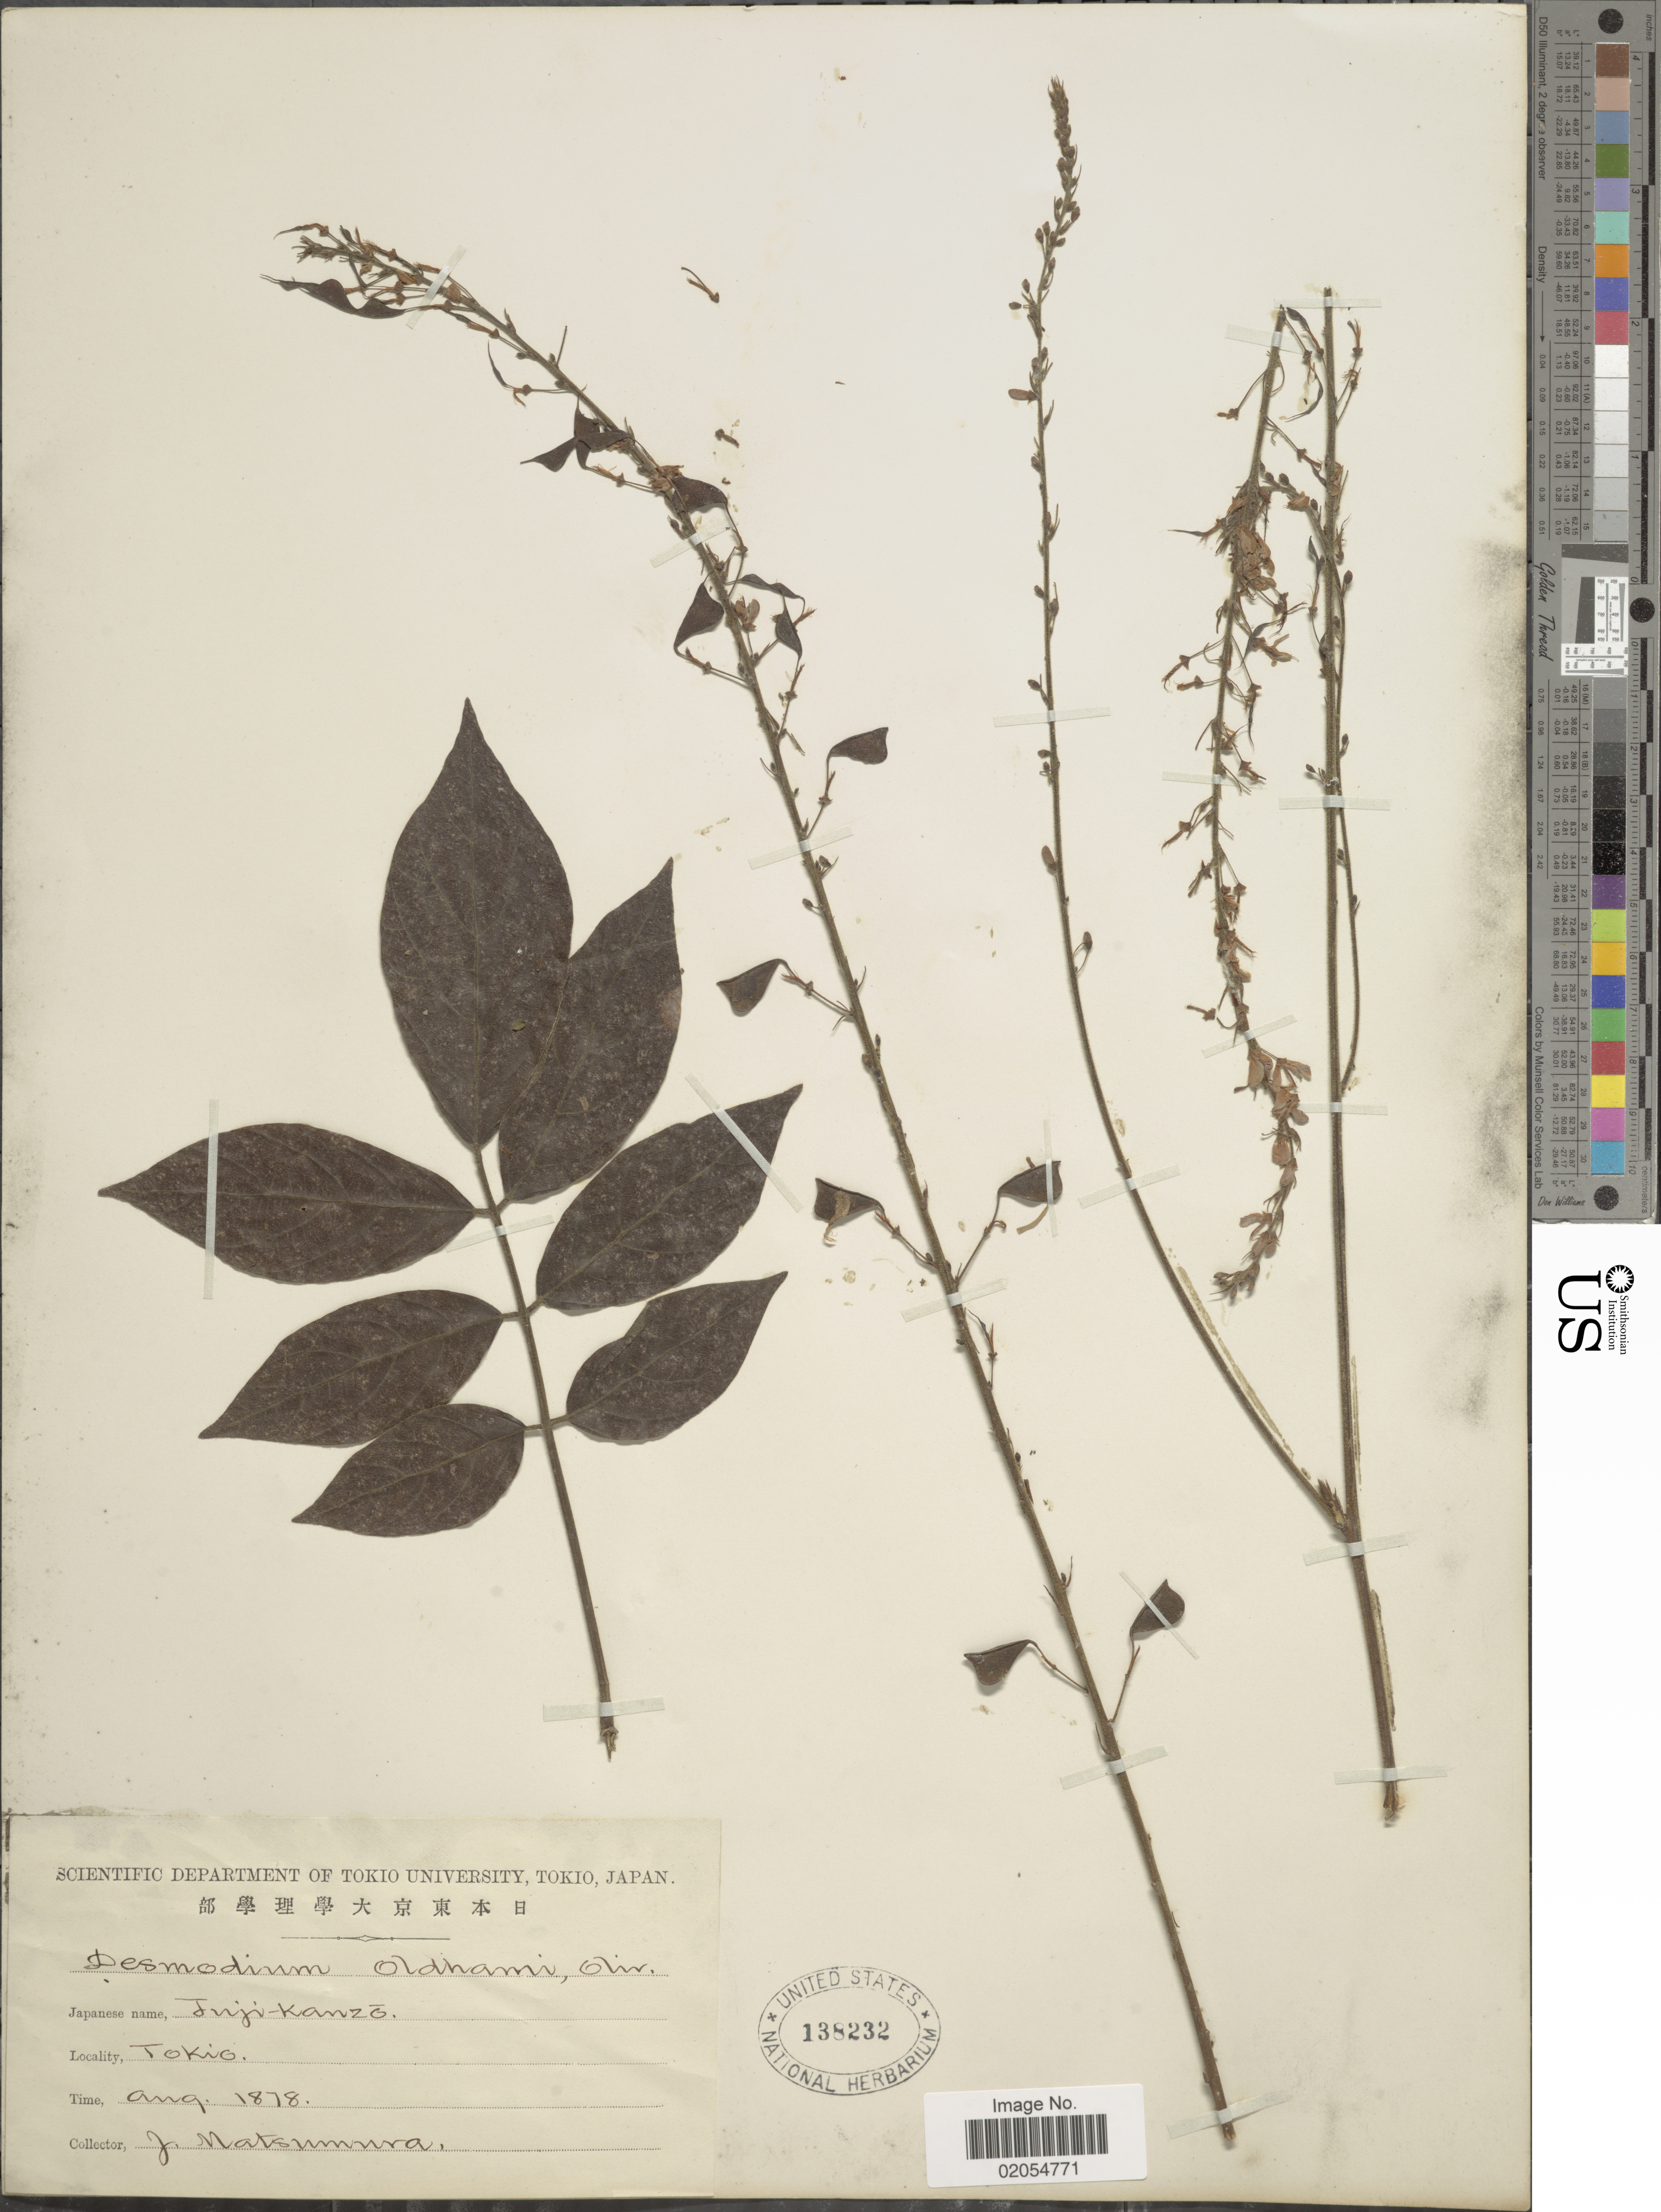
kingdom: Plantae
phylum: Tracheophyta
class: Magnoliopsida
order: Fabales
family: Fabaceae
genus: Hylodesmum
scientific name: Hylodesmum oldhamii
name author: (Oliv.) H. Ohashi & R.R. Mill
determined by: Strong, Mark T., (BOT), Smithsonian Institution - National Museum of Natural History (UNITED STATES)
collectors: J. Matsumura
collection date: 1878-08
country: Japan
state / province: Tokyo, Federal City of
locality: Tokio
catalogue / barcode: US 138232